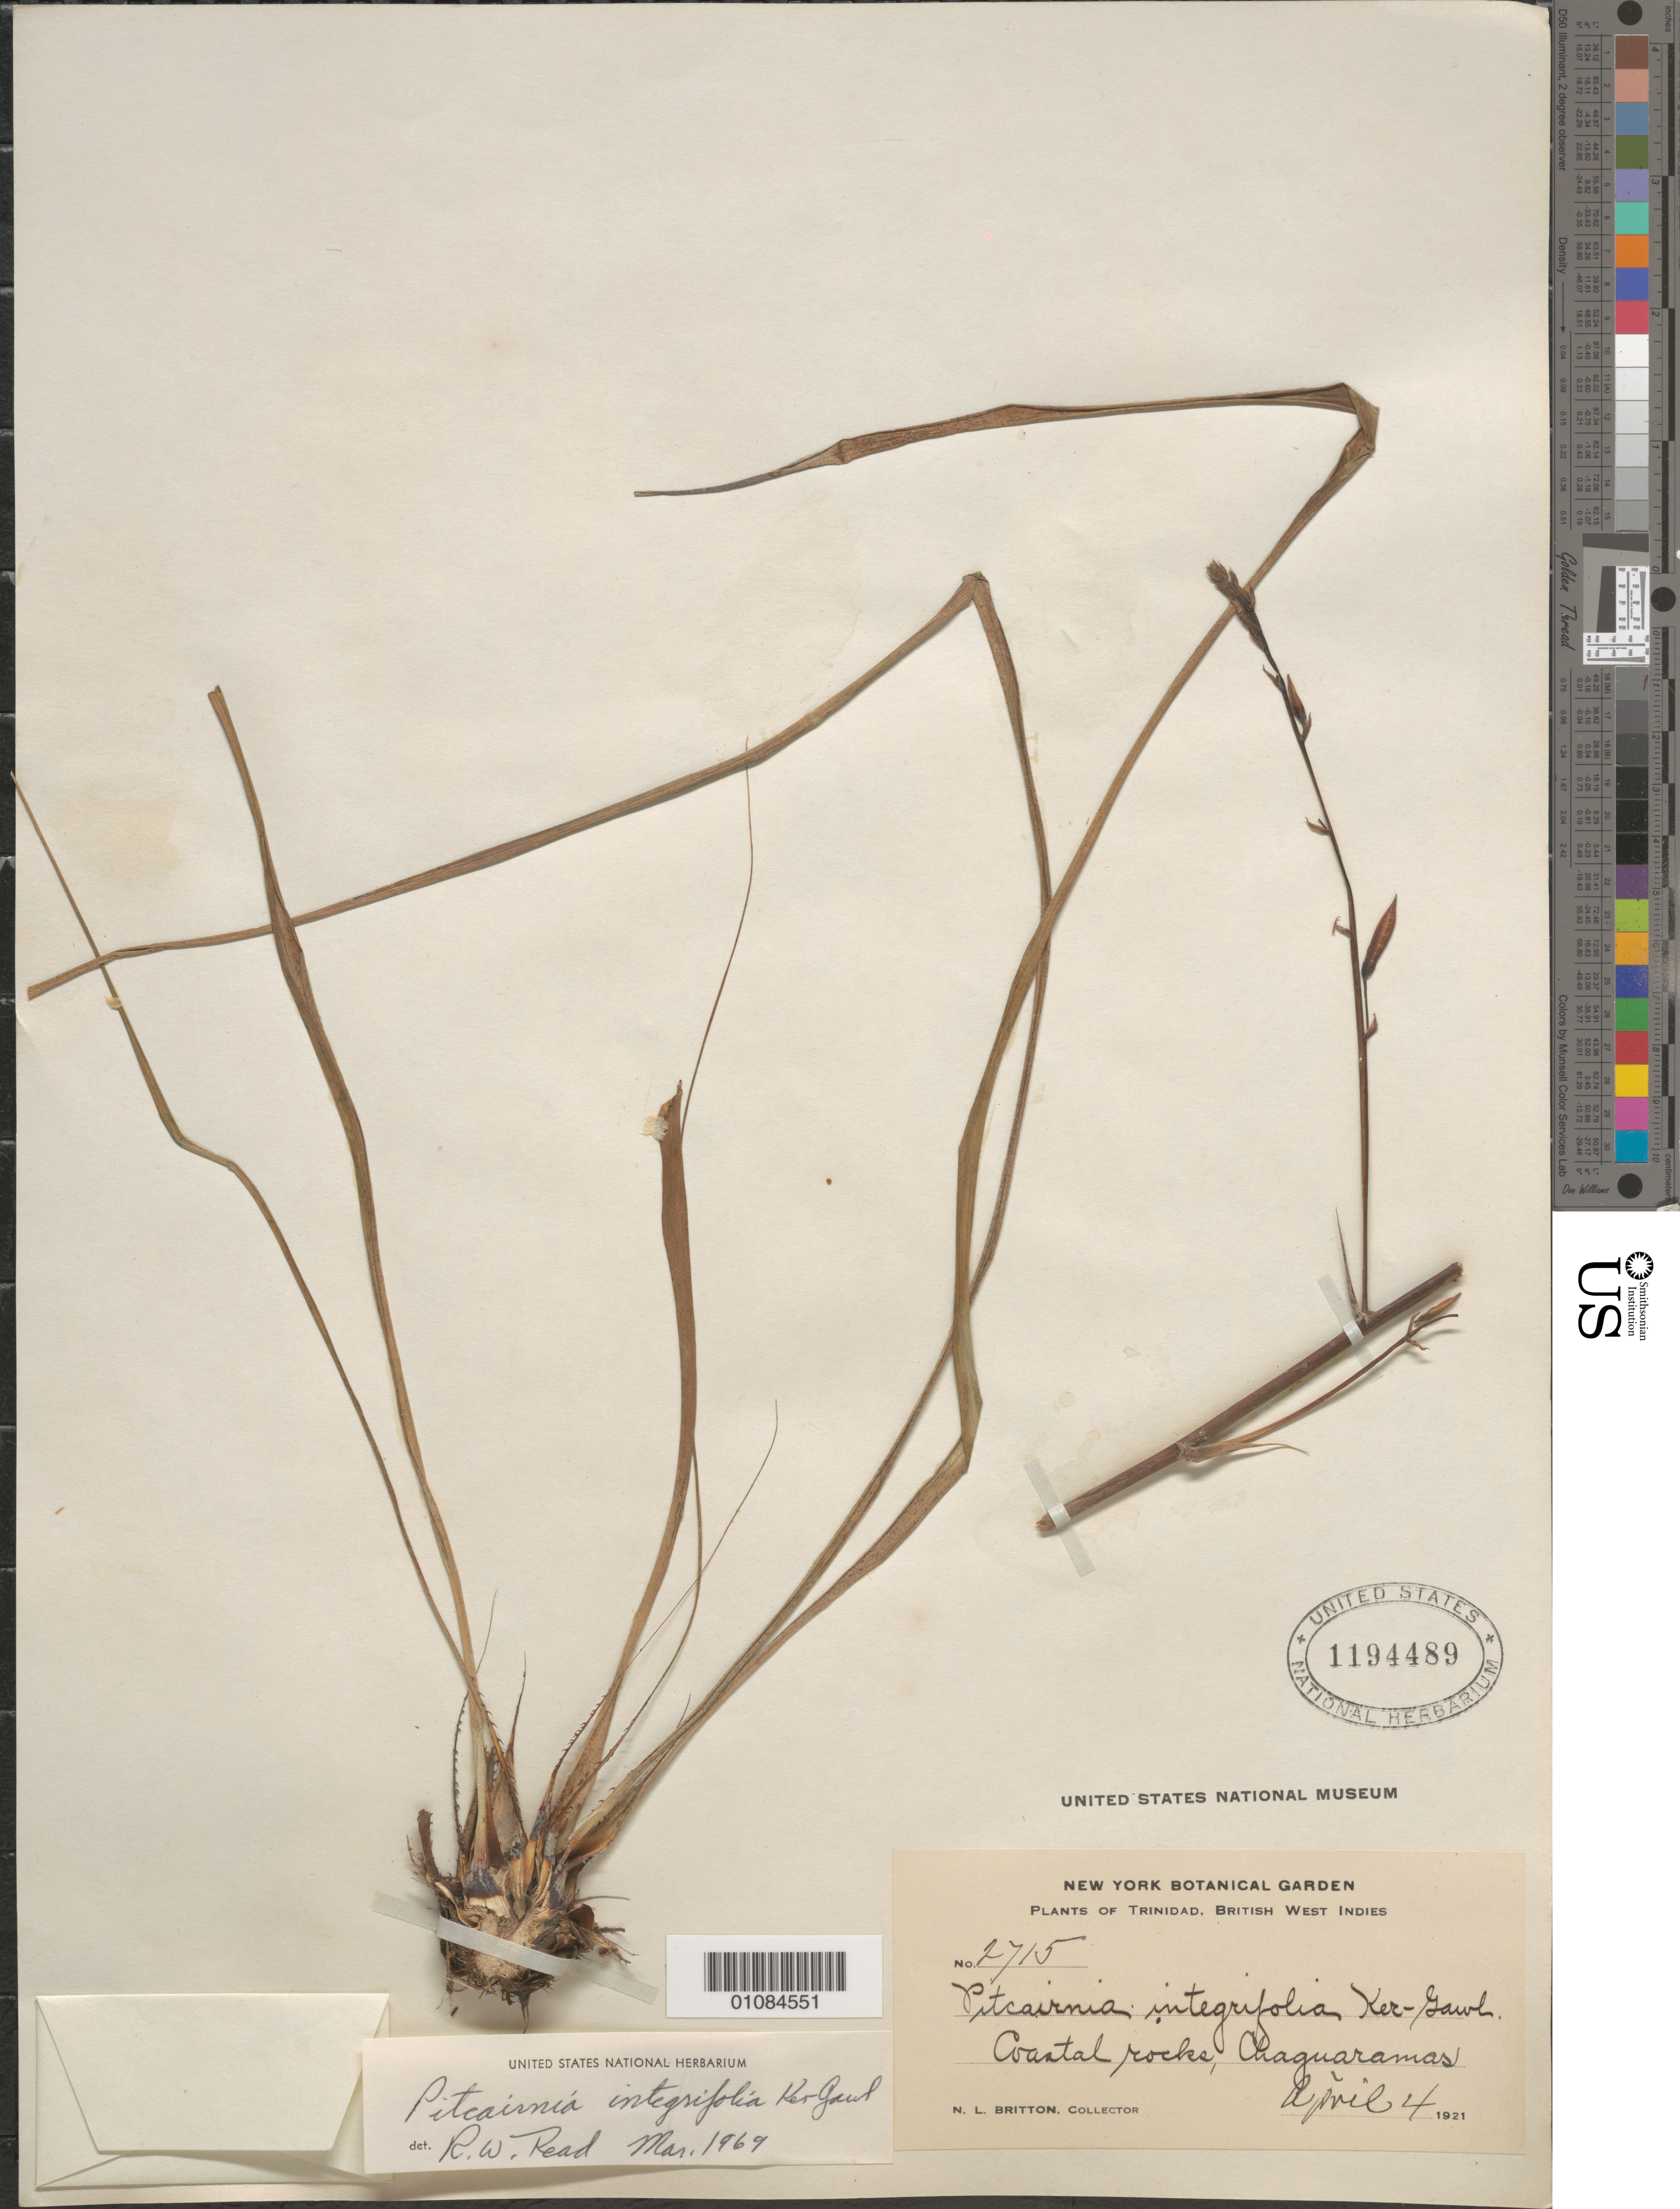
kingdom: Plantae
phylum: Tracheophyta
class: Liliopsida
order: Poales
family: Bromeliaceae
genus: Pitcairnia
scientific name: Pitcairnia integrifolia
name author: Ker Gawl.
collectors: N. Britton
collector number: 2715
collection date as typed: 04 Apr 1921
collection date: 1921-04-04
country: Trinidad and Tobago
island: Trinidad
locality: Chaguaramas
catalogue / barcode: US 1194489